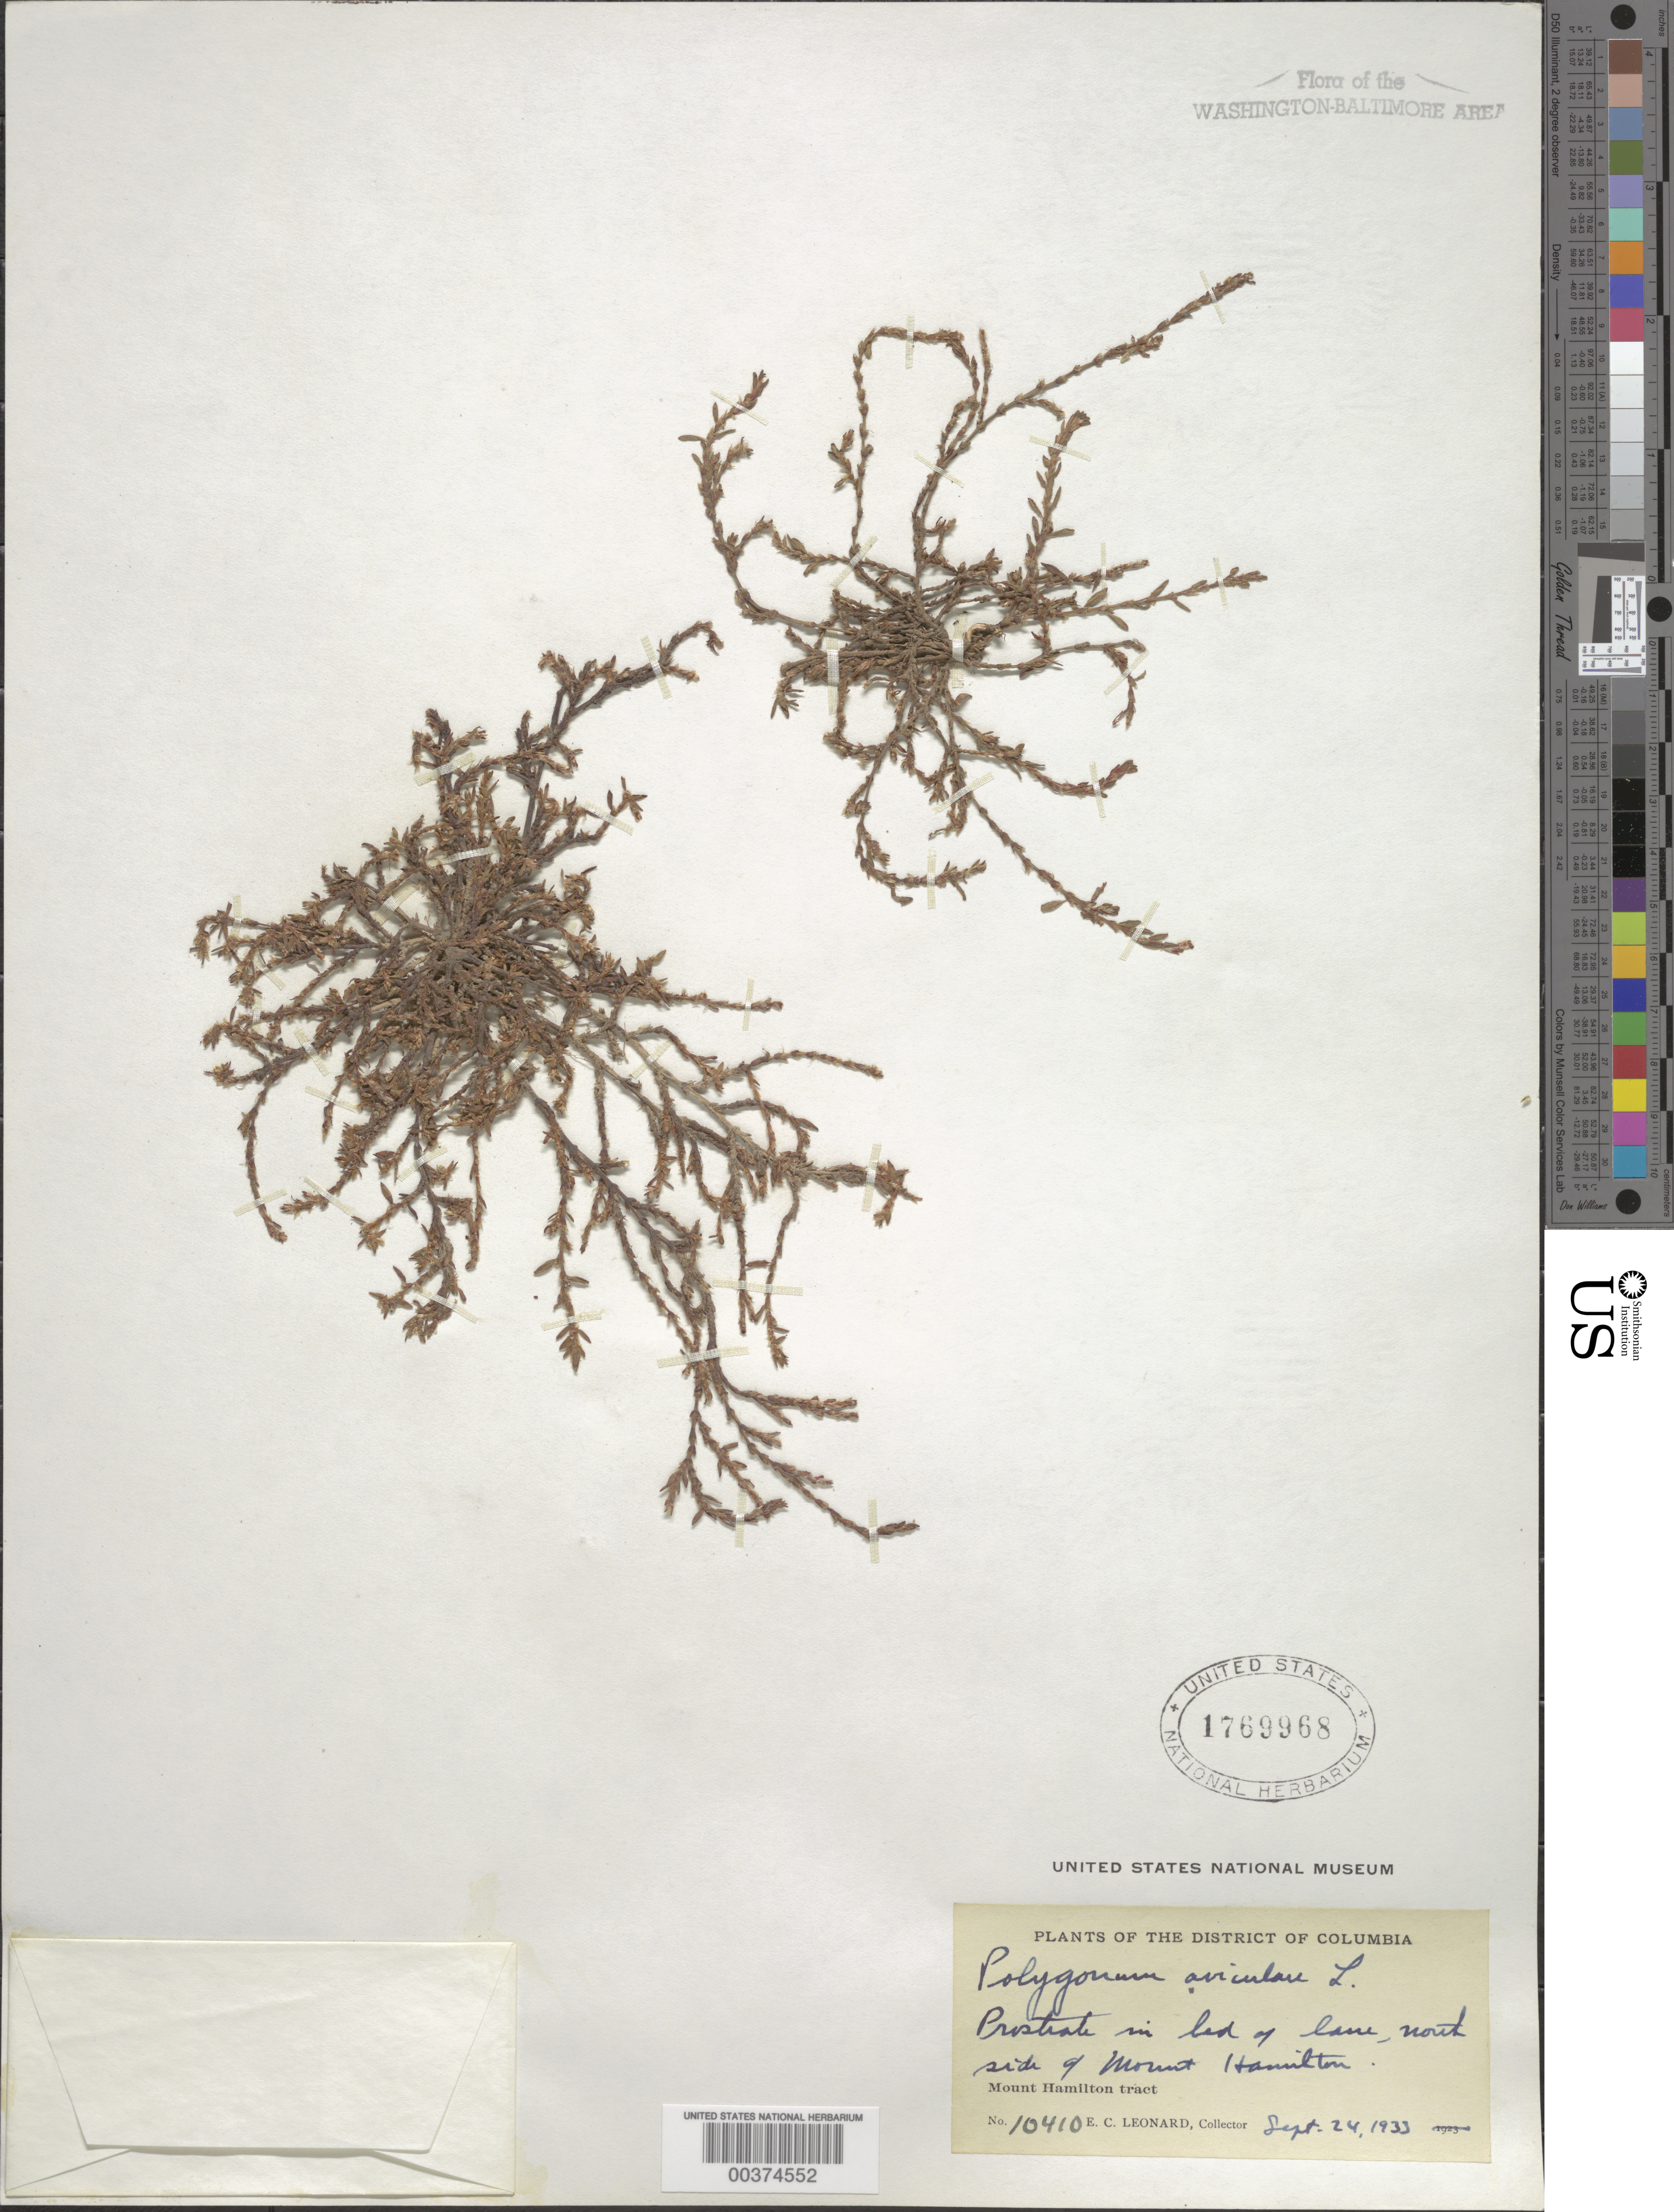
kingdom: Plantae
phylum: Tracheophyta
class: Magnoliopsida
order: Caryophyllales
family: Polygonaceae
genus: Polygonum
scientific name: Polygonum aviculare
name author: L.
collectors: E. C. Leonard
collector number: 10410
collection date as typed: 24 Sep 1933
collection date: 1933-09-24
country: United States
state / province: District of Columbia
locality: Mount Hamilton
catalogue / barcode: US 1769968